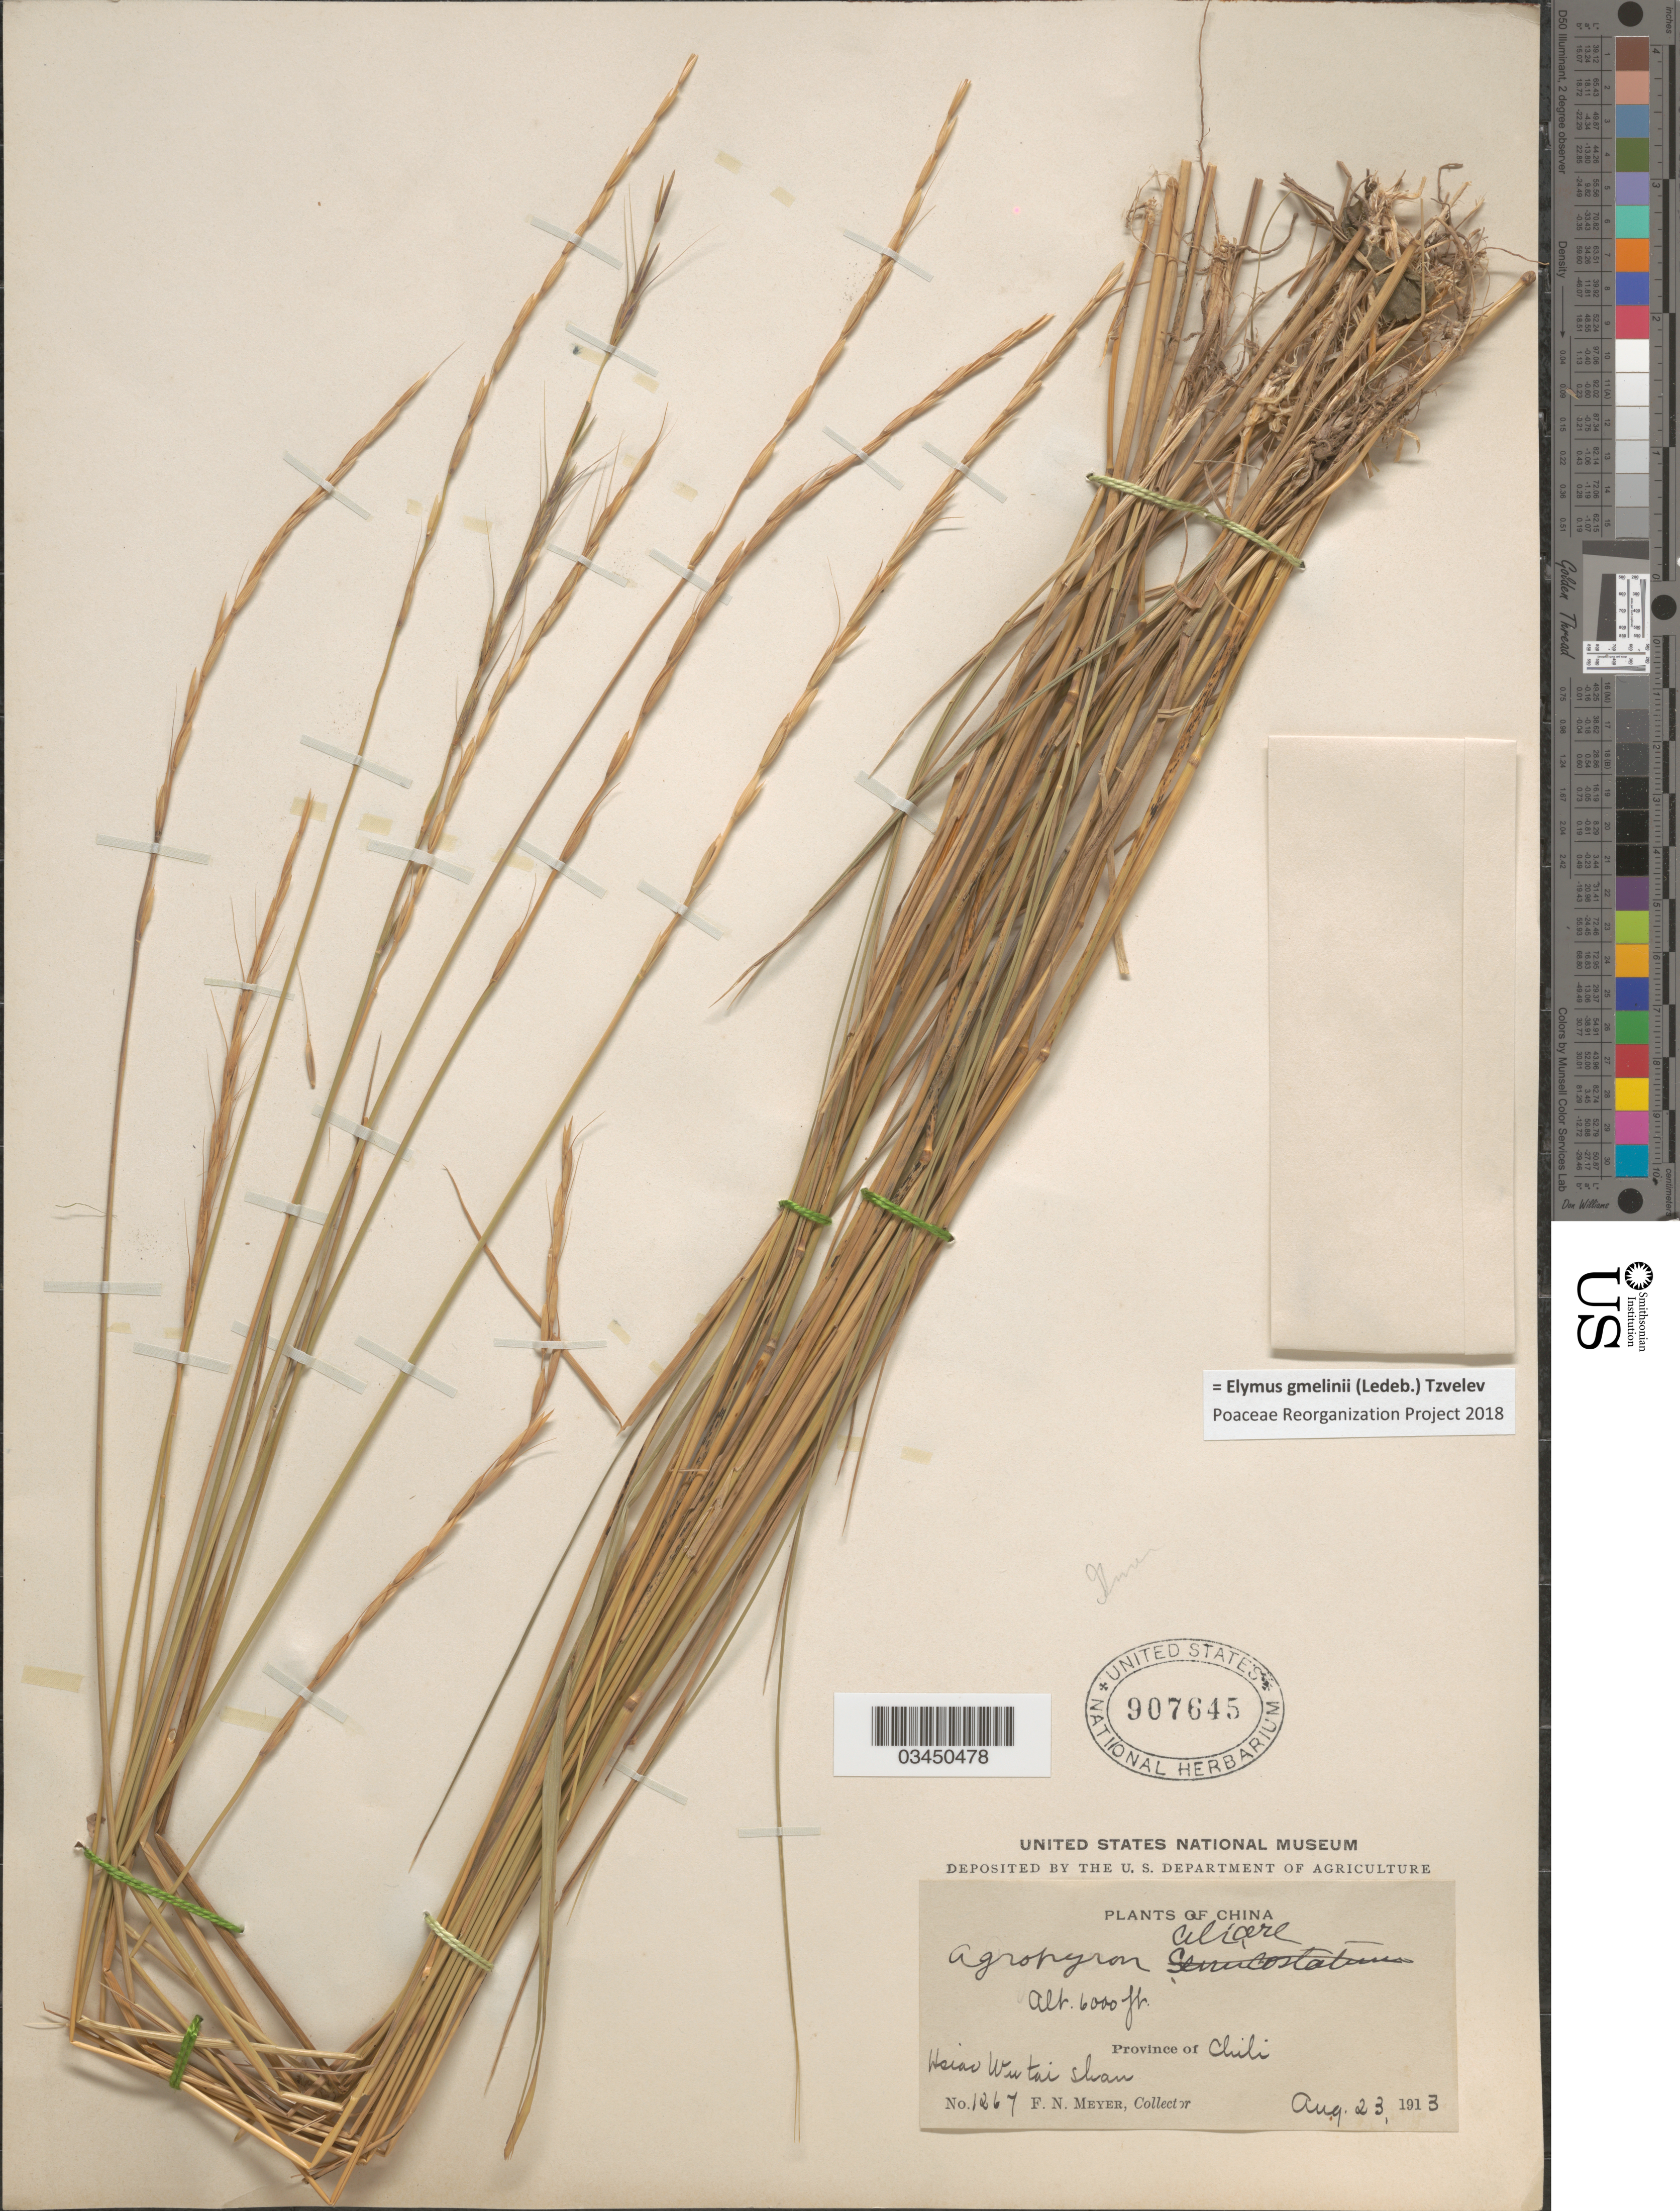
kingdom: Plantae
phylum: Tracheophyta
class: Liliopsida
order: Poales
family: Poaceae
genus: Elymus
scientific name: Elymus gmelinii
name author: (Ledeb.) Tzvelev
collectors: F. N. Meyer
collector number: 1267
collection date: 1913-08-23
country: China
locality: Hsiao Wu tai Shan. Province of Chili.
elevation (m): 1829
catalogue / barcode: US 907645